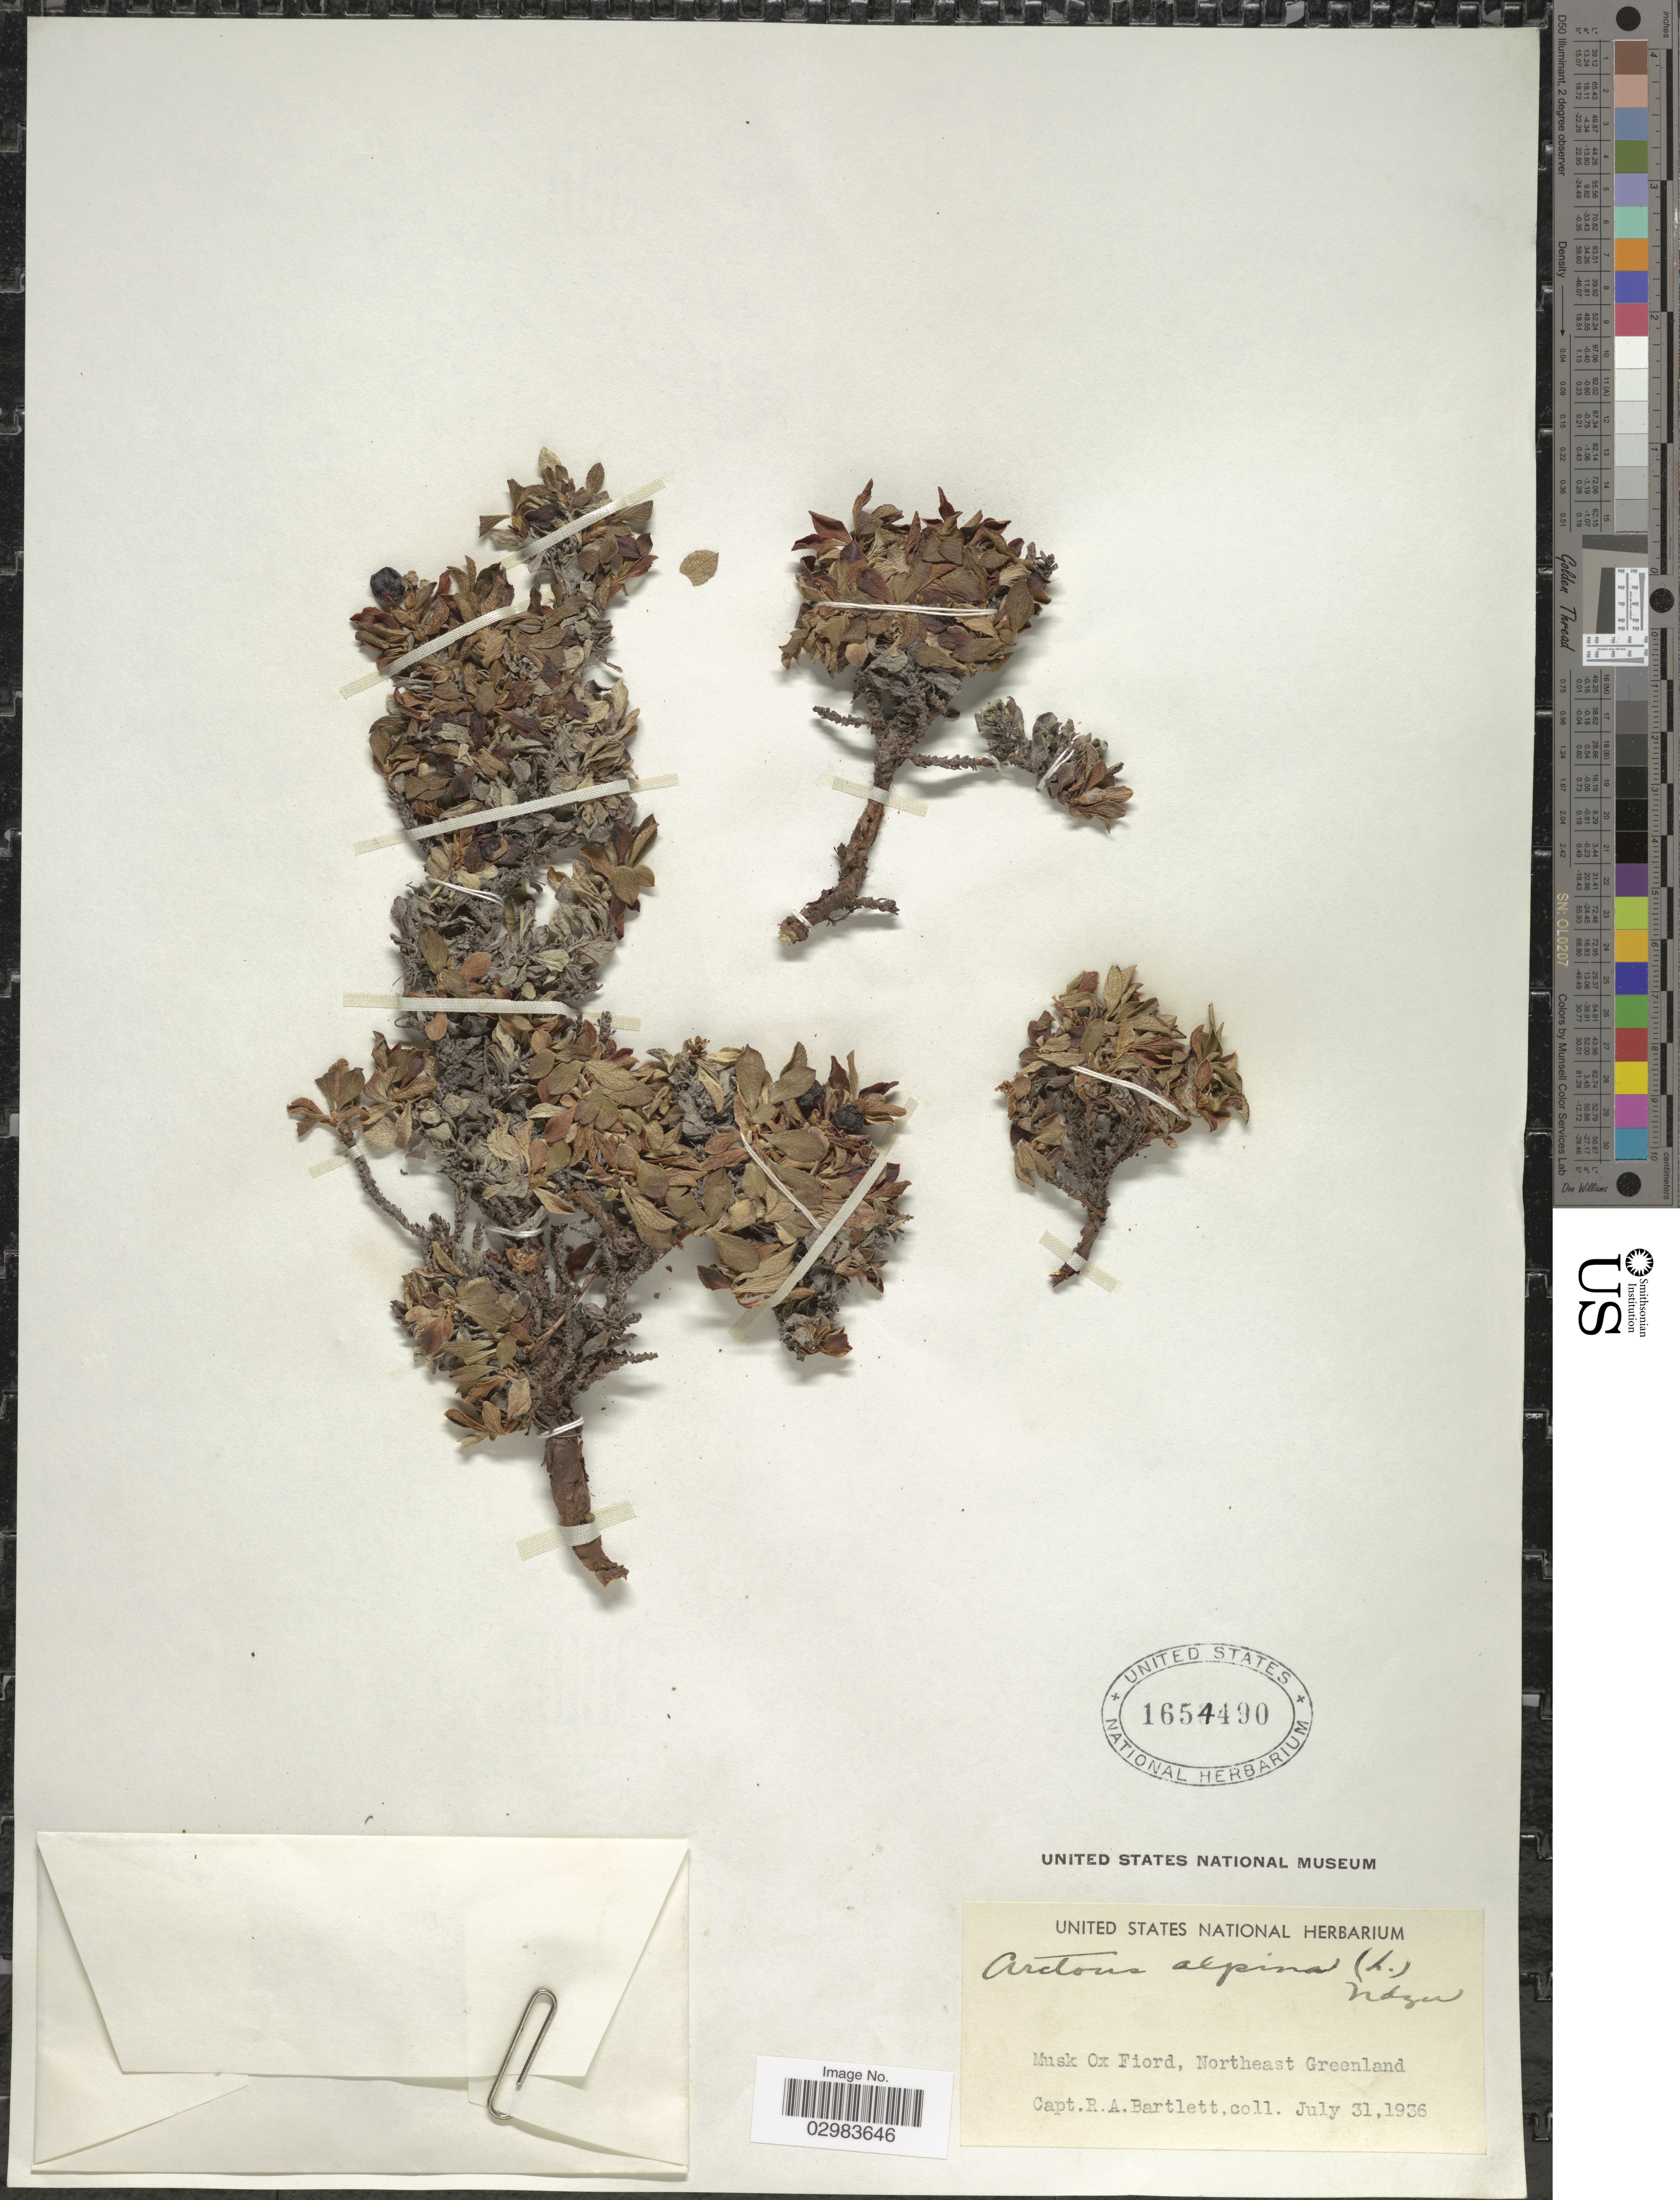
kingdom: Plantae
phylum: Tracheophyta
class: Magnoliopsida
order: Ericales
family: Ericaceae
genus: Arctostaphylos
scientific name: Arctostaphylos alpina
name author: (L.) Spreng.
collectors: R. A. Bartlett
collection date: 1936-07-31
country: Greenland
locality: Musk Ox Fiord, Northeast Greenland.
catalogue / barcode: US 1654490